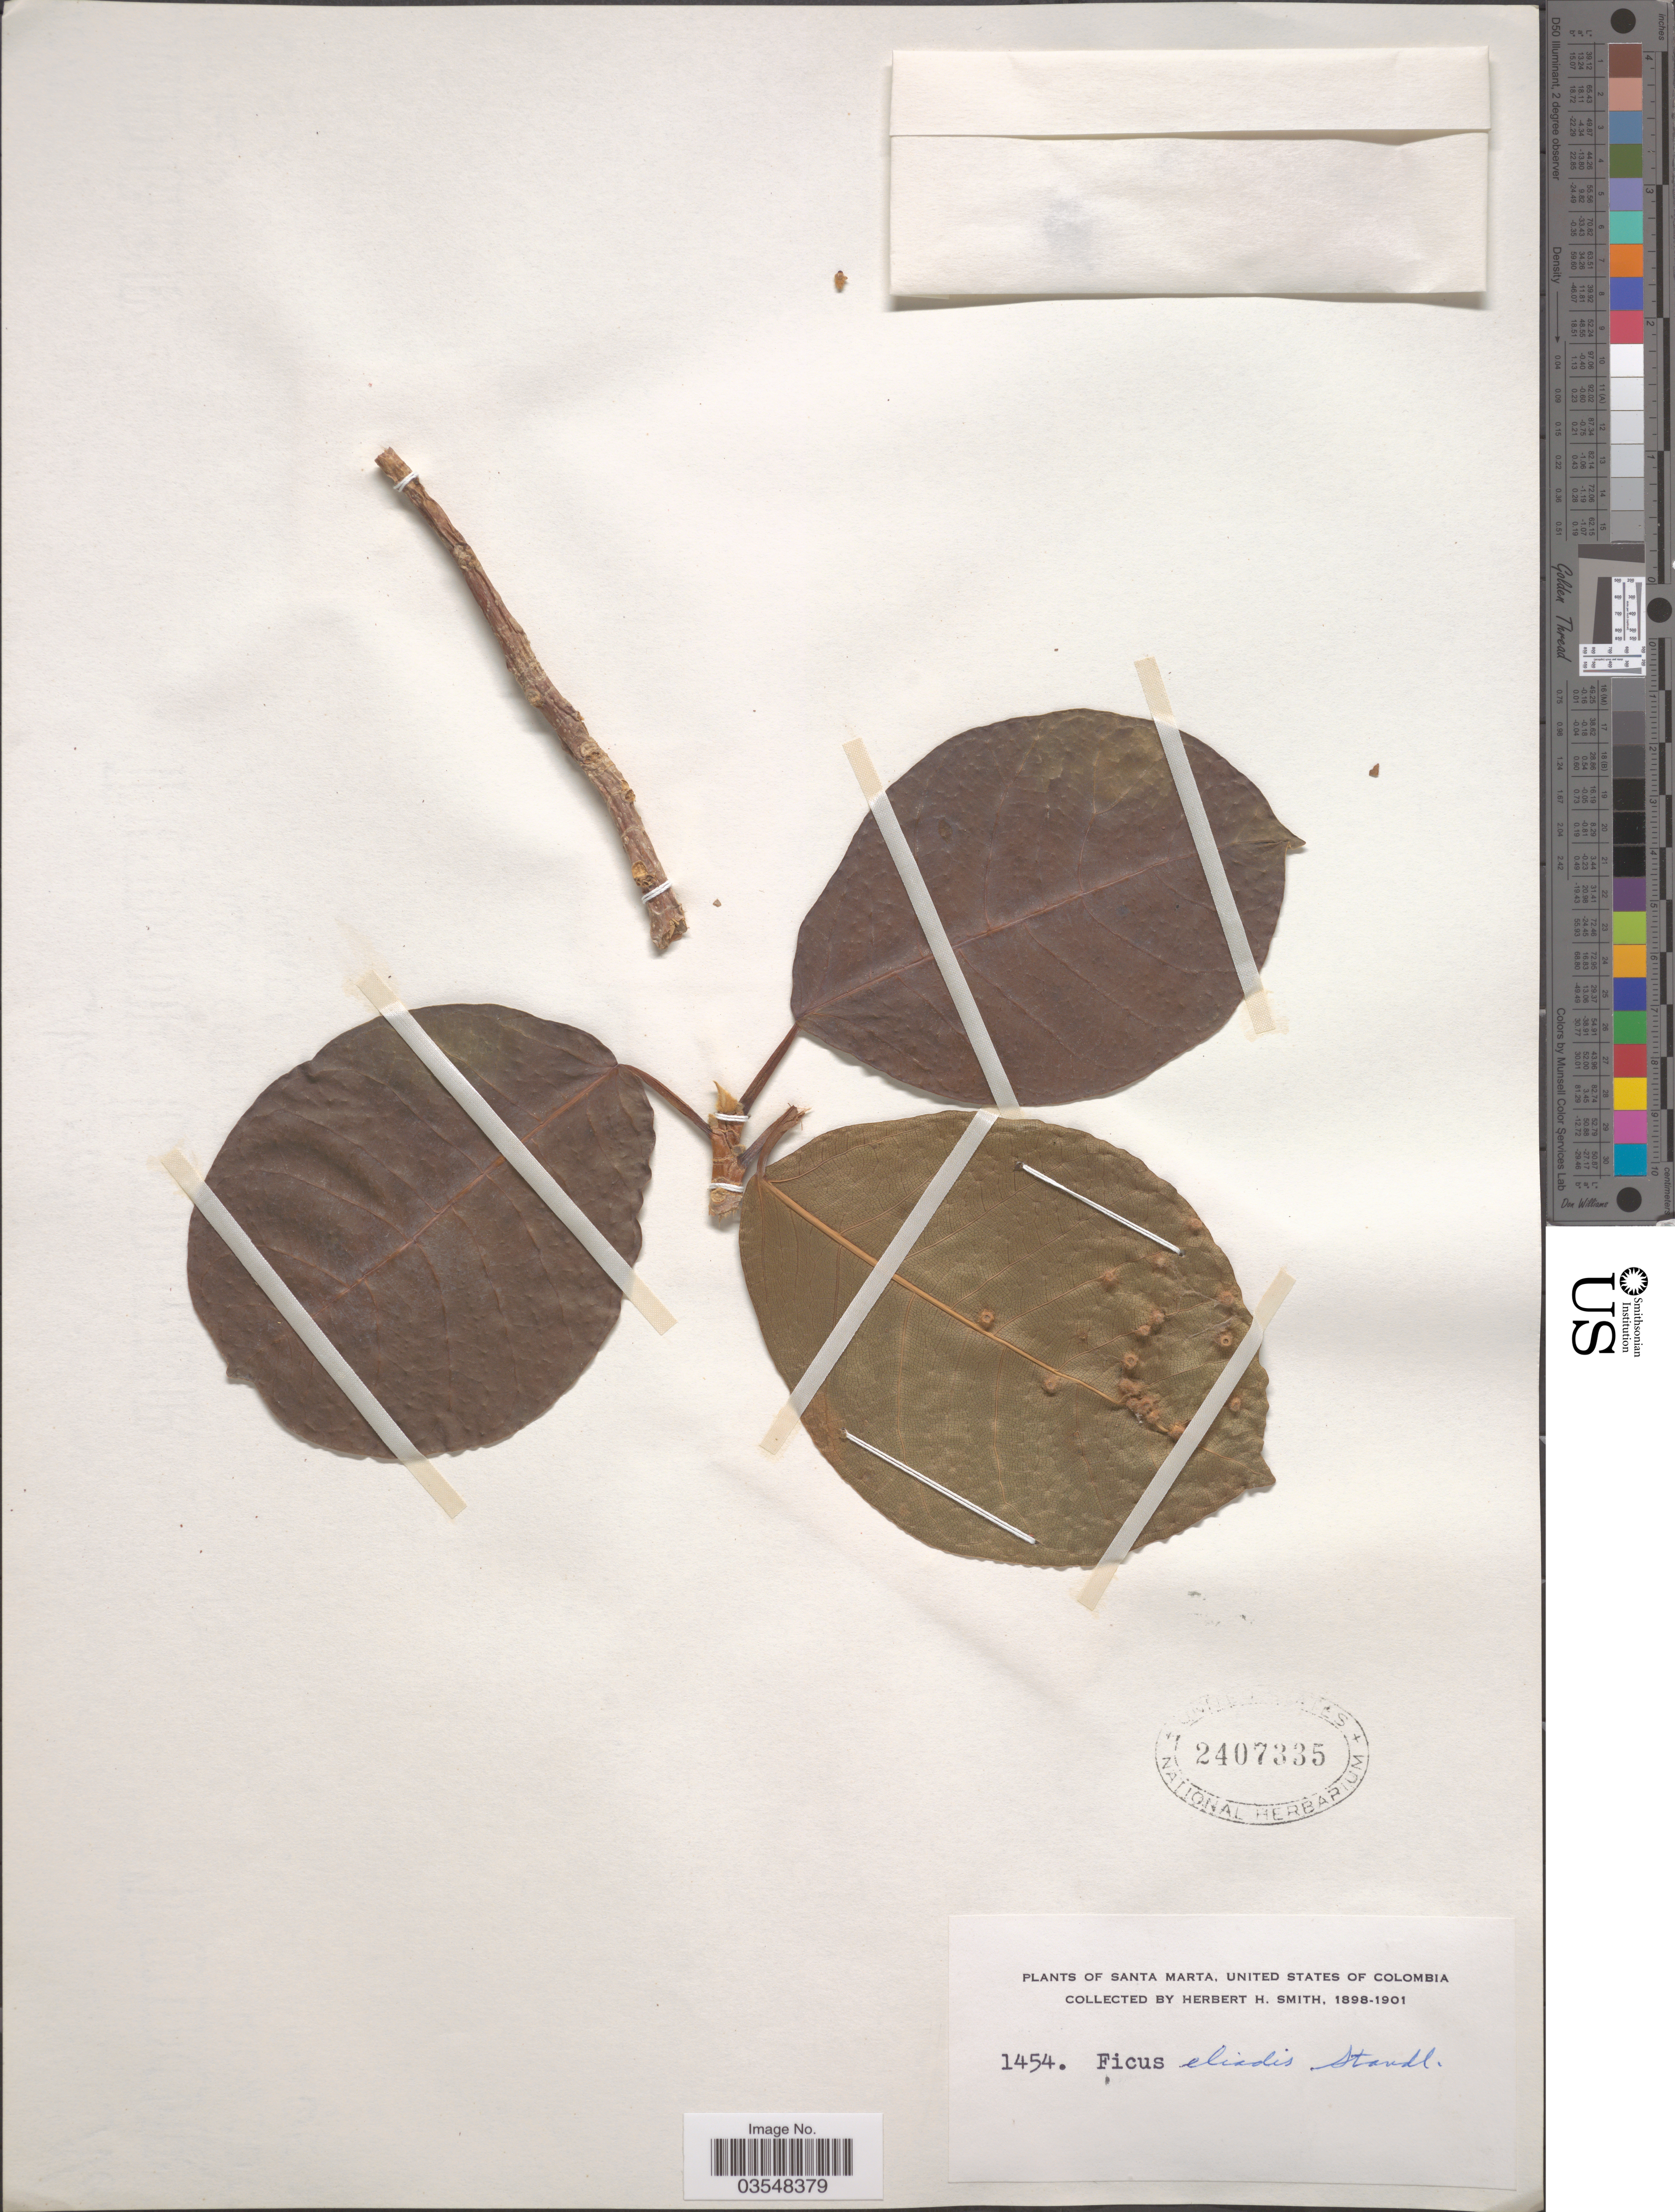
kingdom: Plantae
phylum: Tracheophyta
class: Magnoliopsida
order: Rosales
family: Moraceae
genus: Ficus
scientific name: Ficus eliadis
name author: Standl.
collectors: Herbert H. Smith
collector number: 1454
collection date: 1898/1901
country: Colombia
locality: Santa Marta, United States of Colombia.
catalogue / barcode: US 2407335